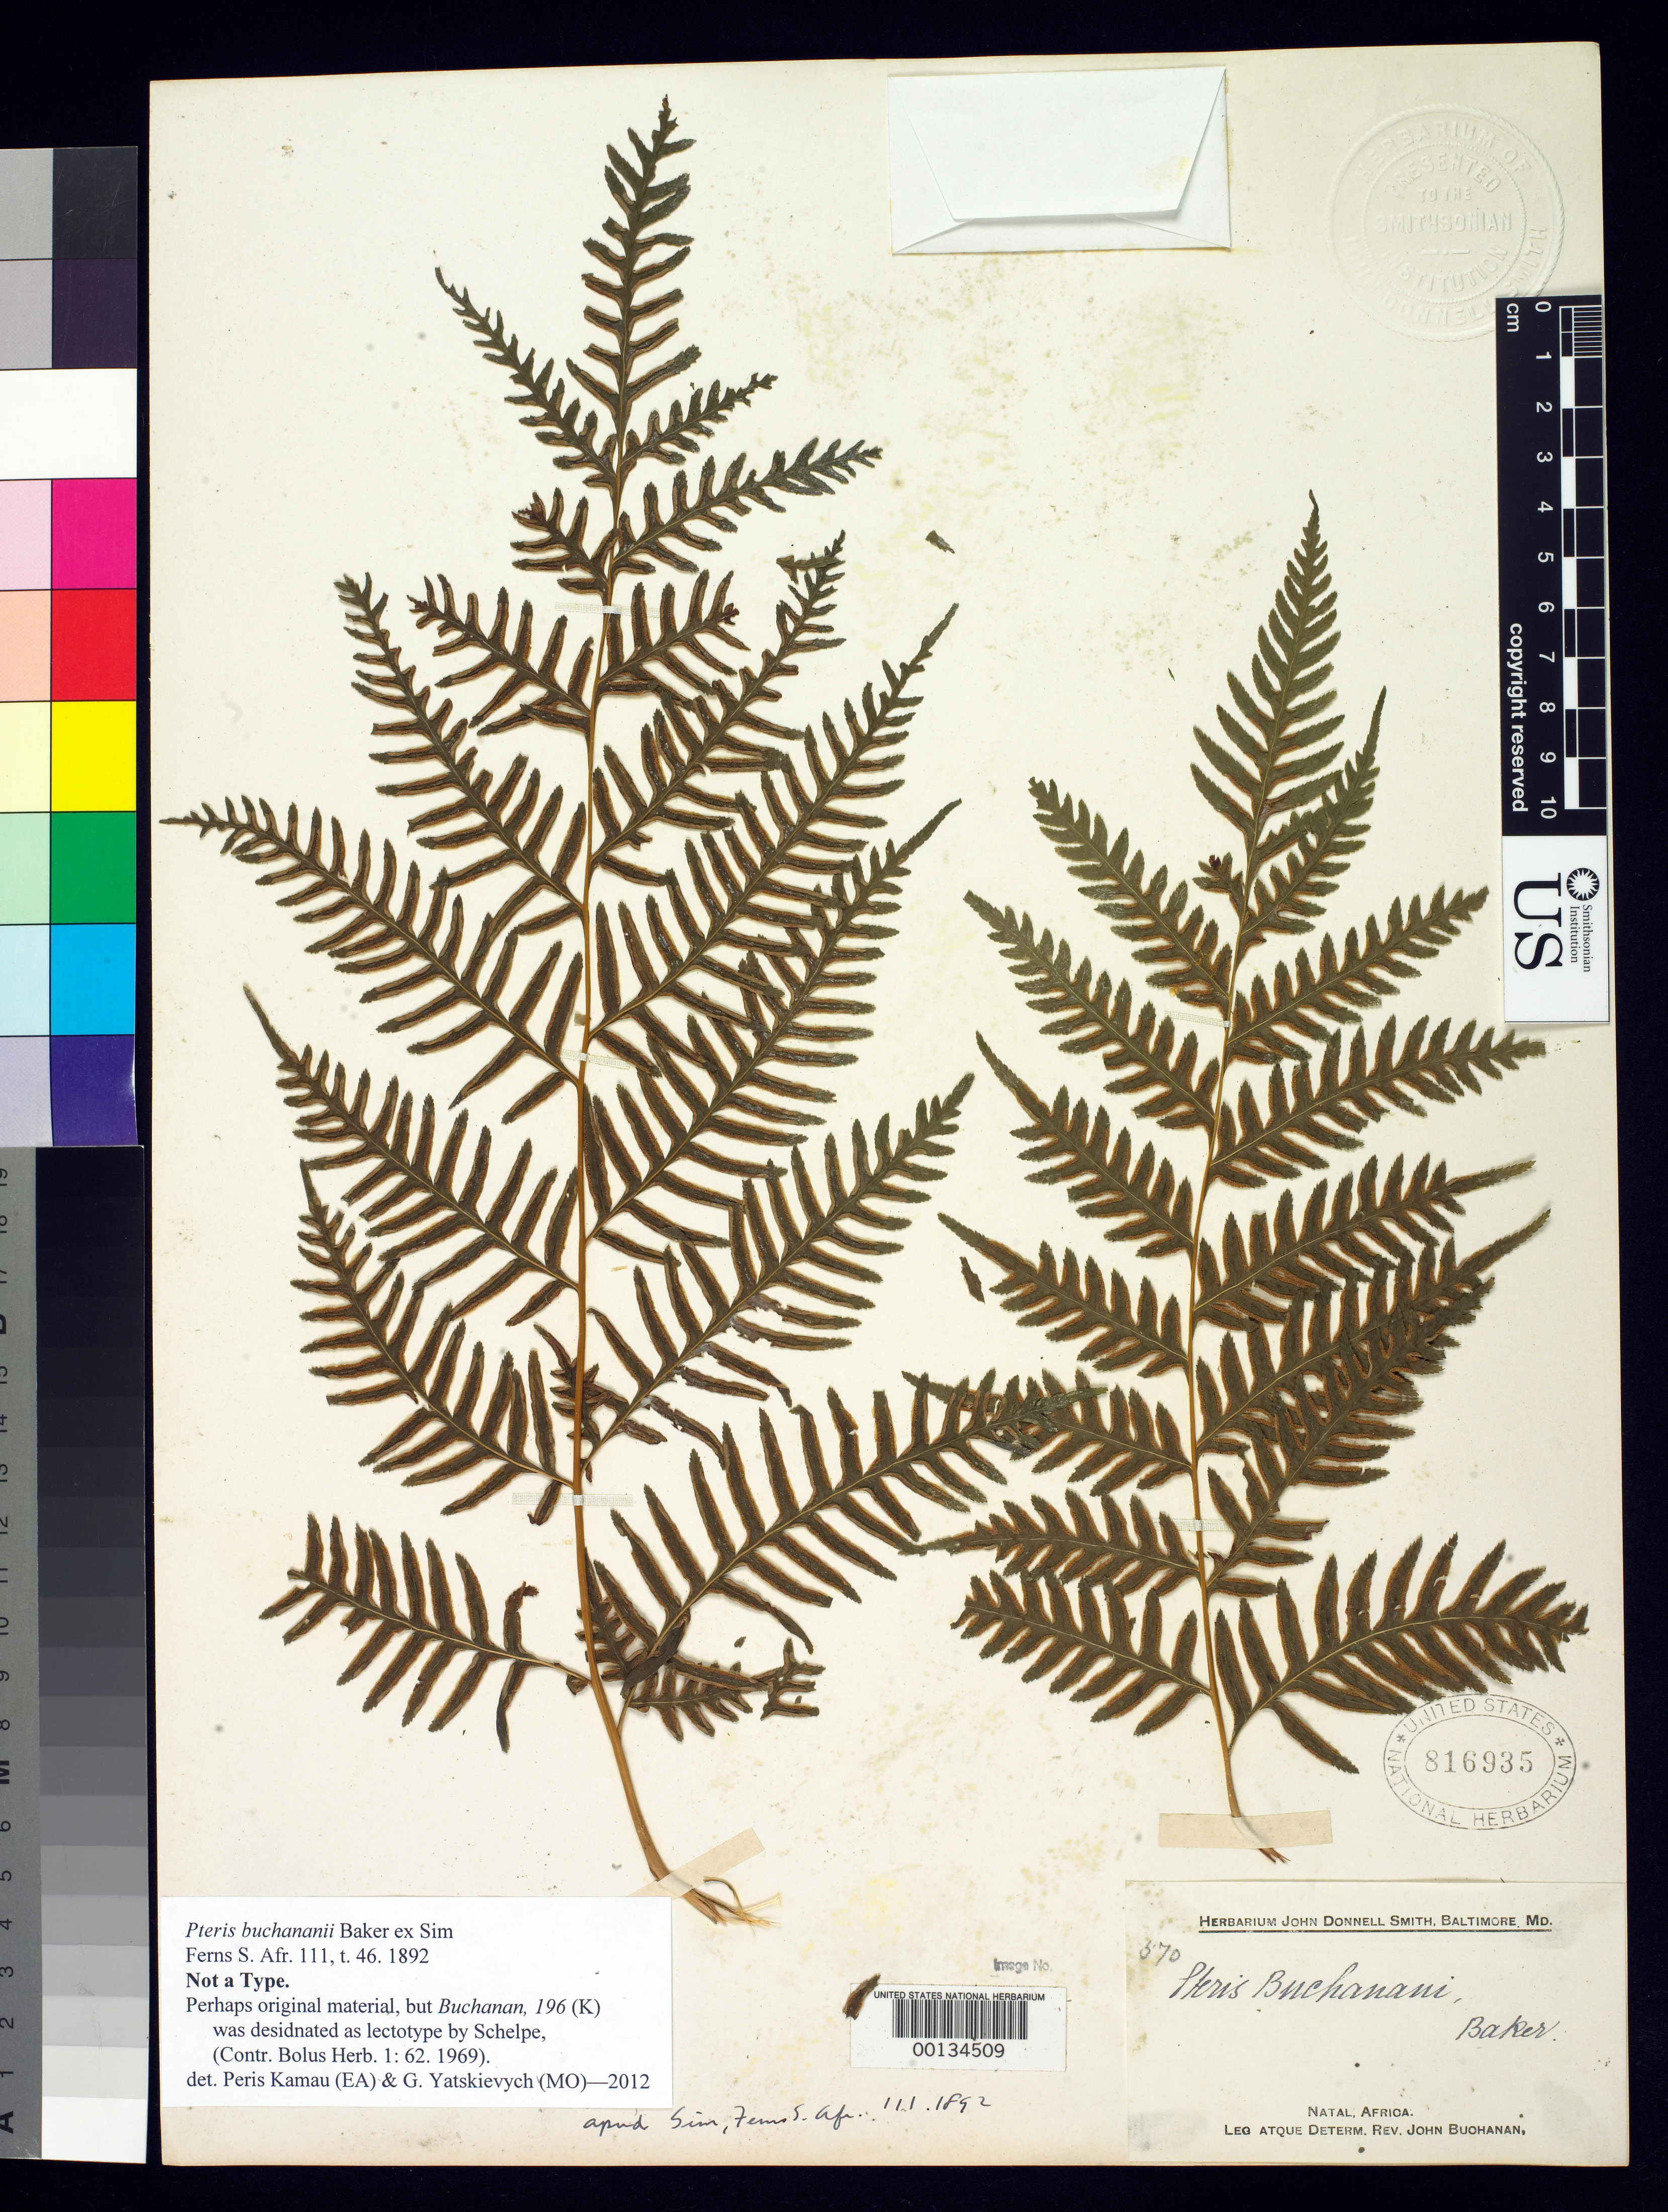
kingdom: Plantae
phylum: Tracheophyta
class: Polypodiopsida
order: Polypodiales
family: Pteridaceae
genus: Pteris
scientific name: Pteris buchananii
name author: Baker in Sim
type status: Possible Type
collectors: J. Buchanan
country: South Africa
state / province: KwaZulu-Natal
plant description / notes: "Not a type. Perhaps original material, but Buchanan 196 (K) was designated as lectotype by Schelpe (Contr. Bolus Herb. 1: 62. 1969)."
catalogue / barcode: US 816935